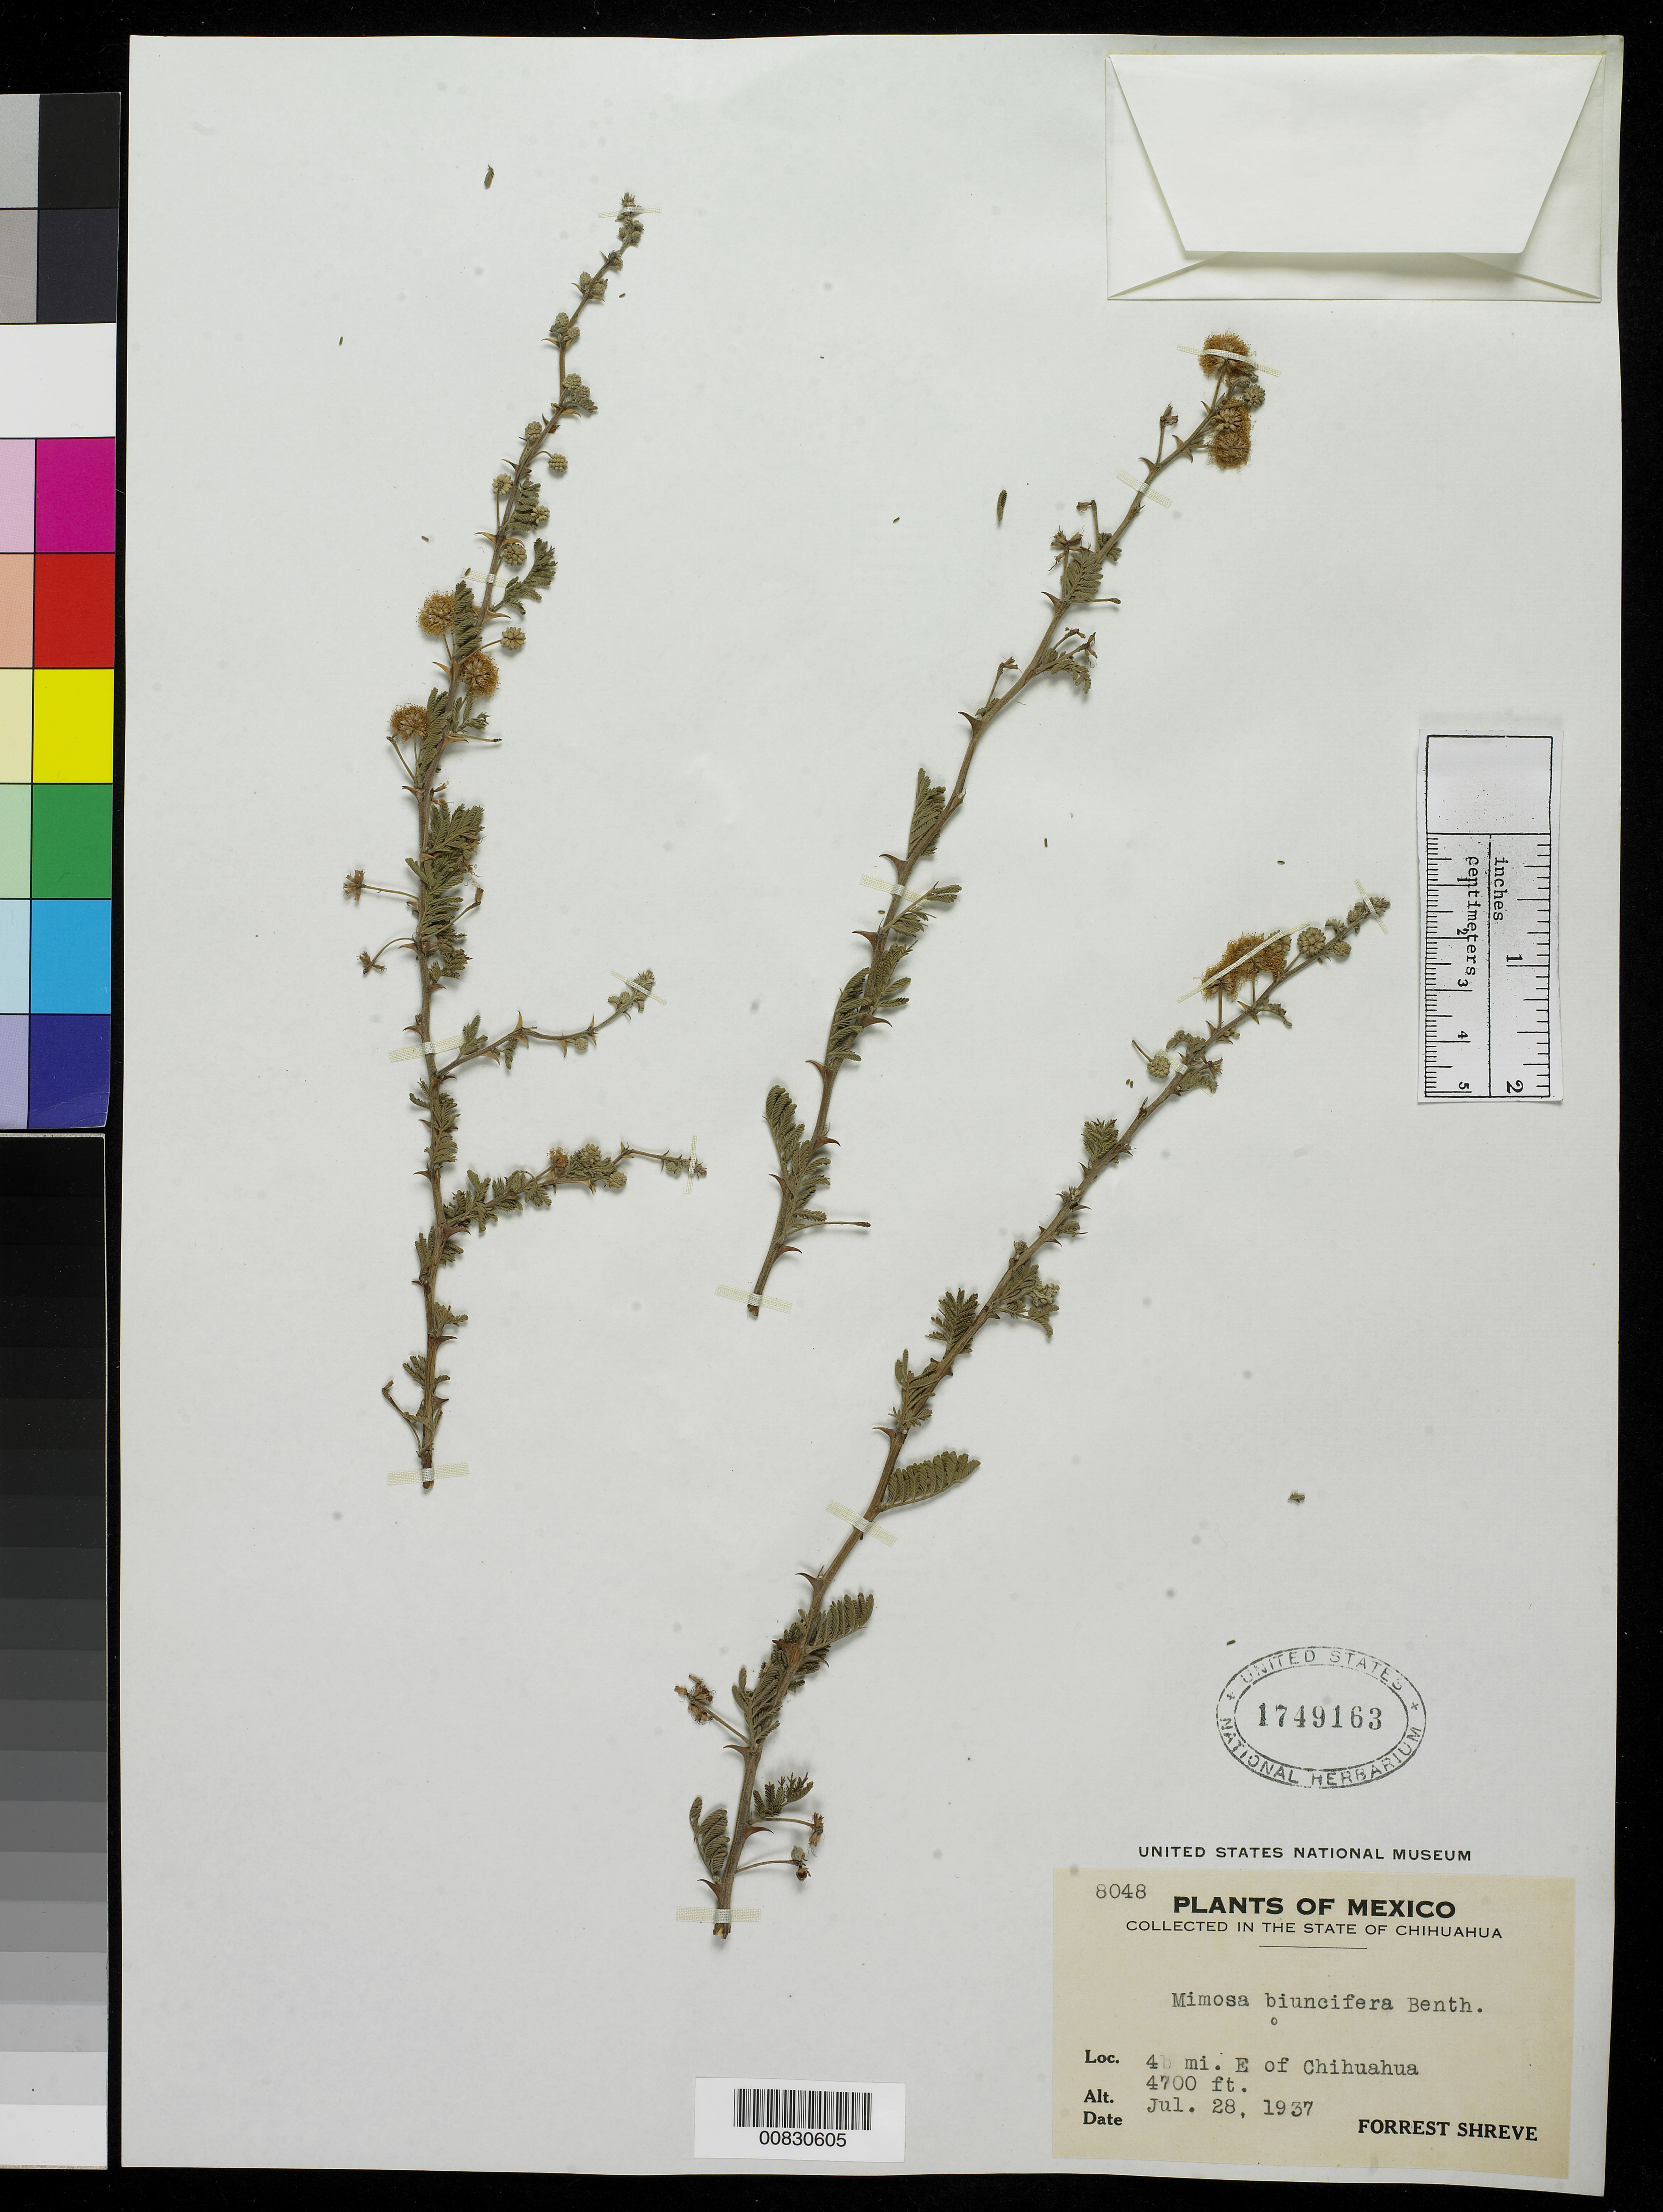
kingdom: Plantae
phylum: Tracheophyta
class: Magnoliopsida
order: Fabales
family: Fabaceae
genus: Mimosa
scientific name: Mimosa biuncifera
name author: Benth.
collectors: F. Shreve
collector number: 8048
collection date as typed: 28 Jul 1937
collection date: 1937-07-28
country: Mexico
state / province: Chihuahua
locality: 4 mi. E of Chihuahua.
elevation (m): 1433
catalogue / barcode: US 1749163